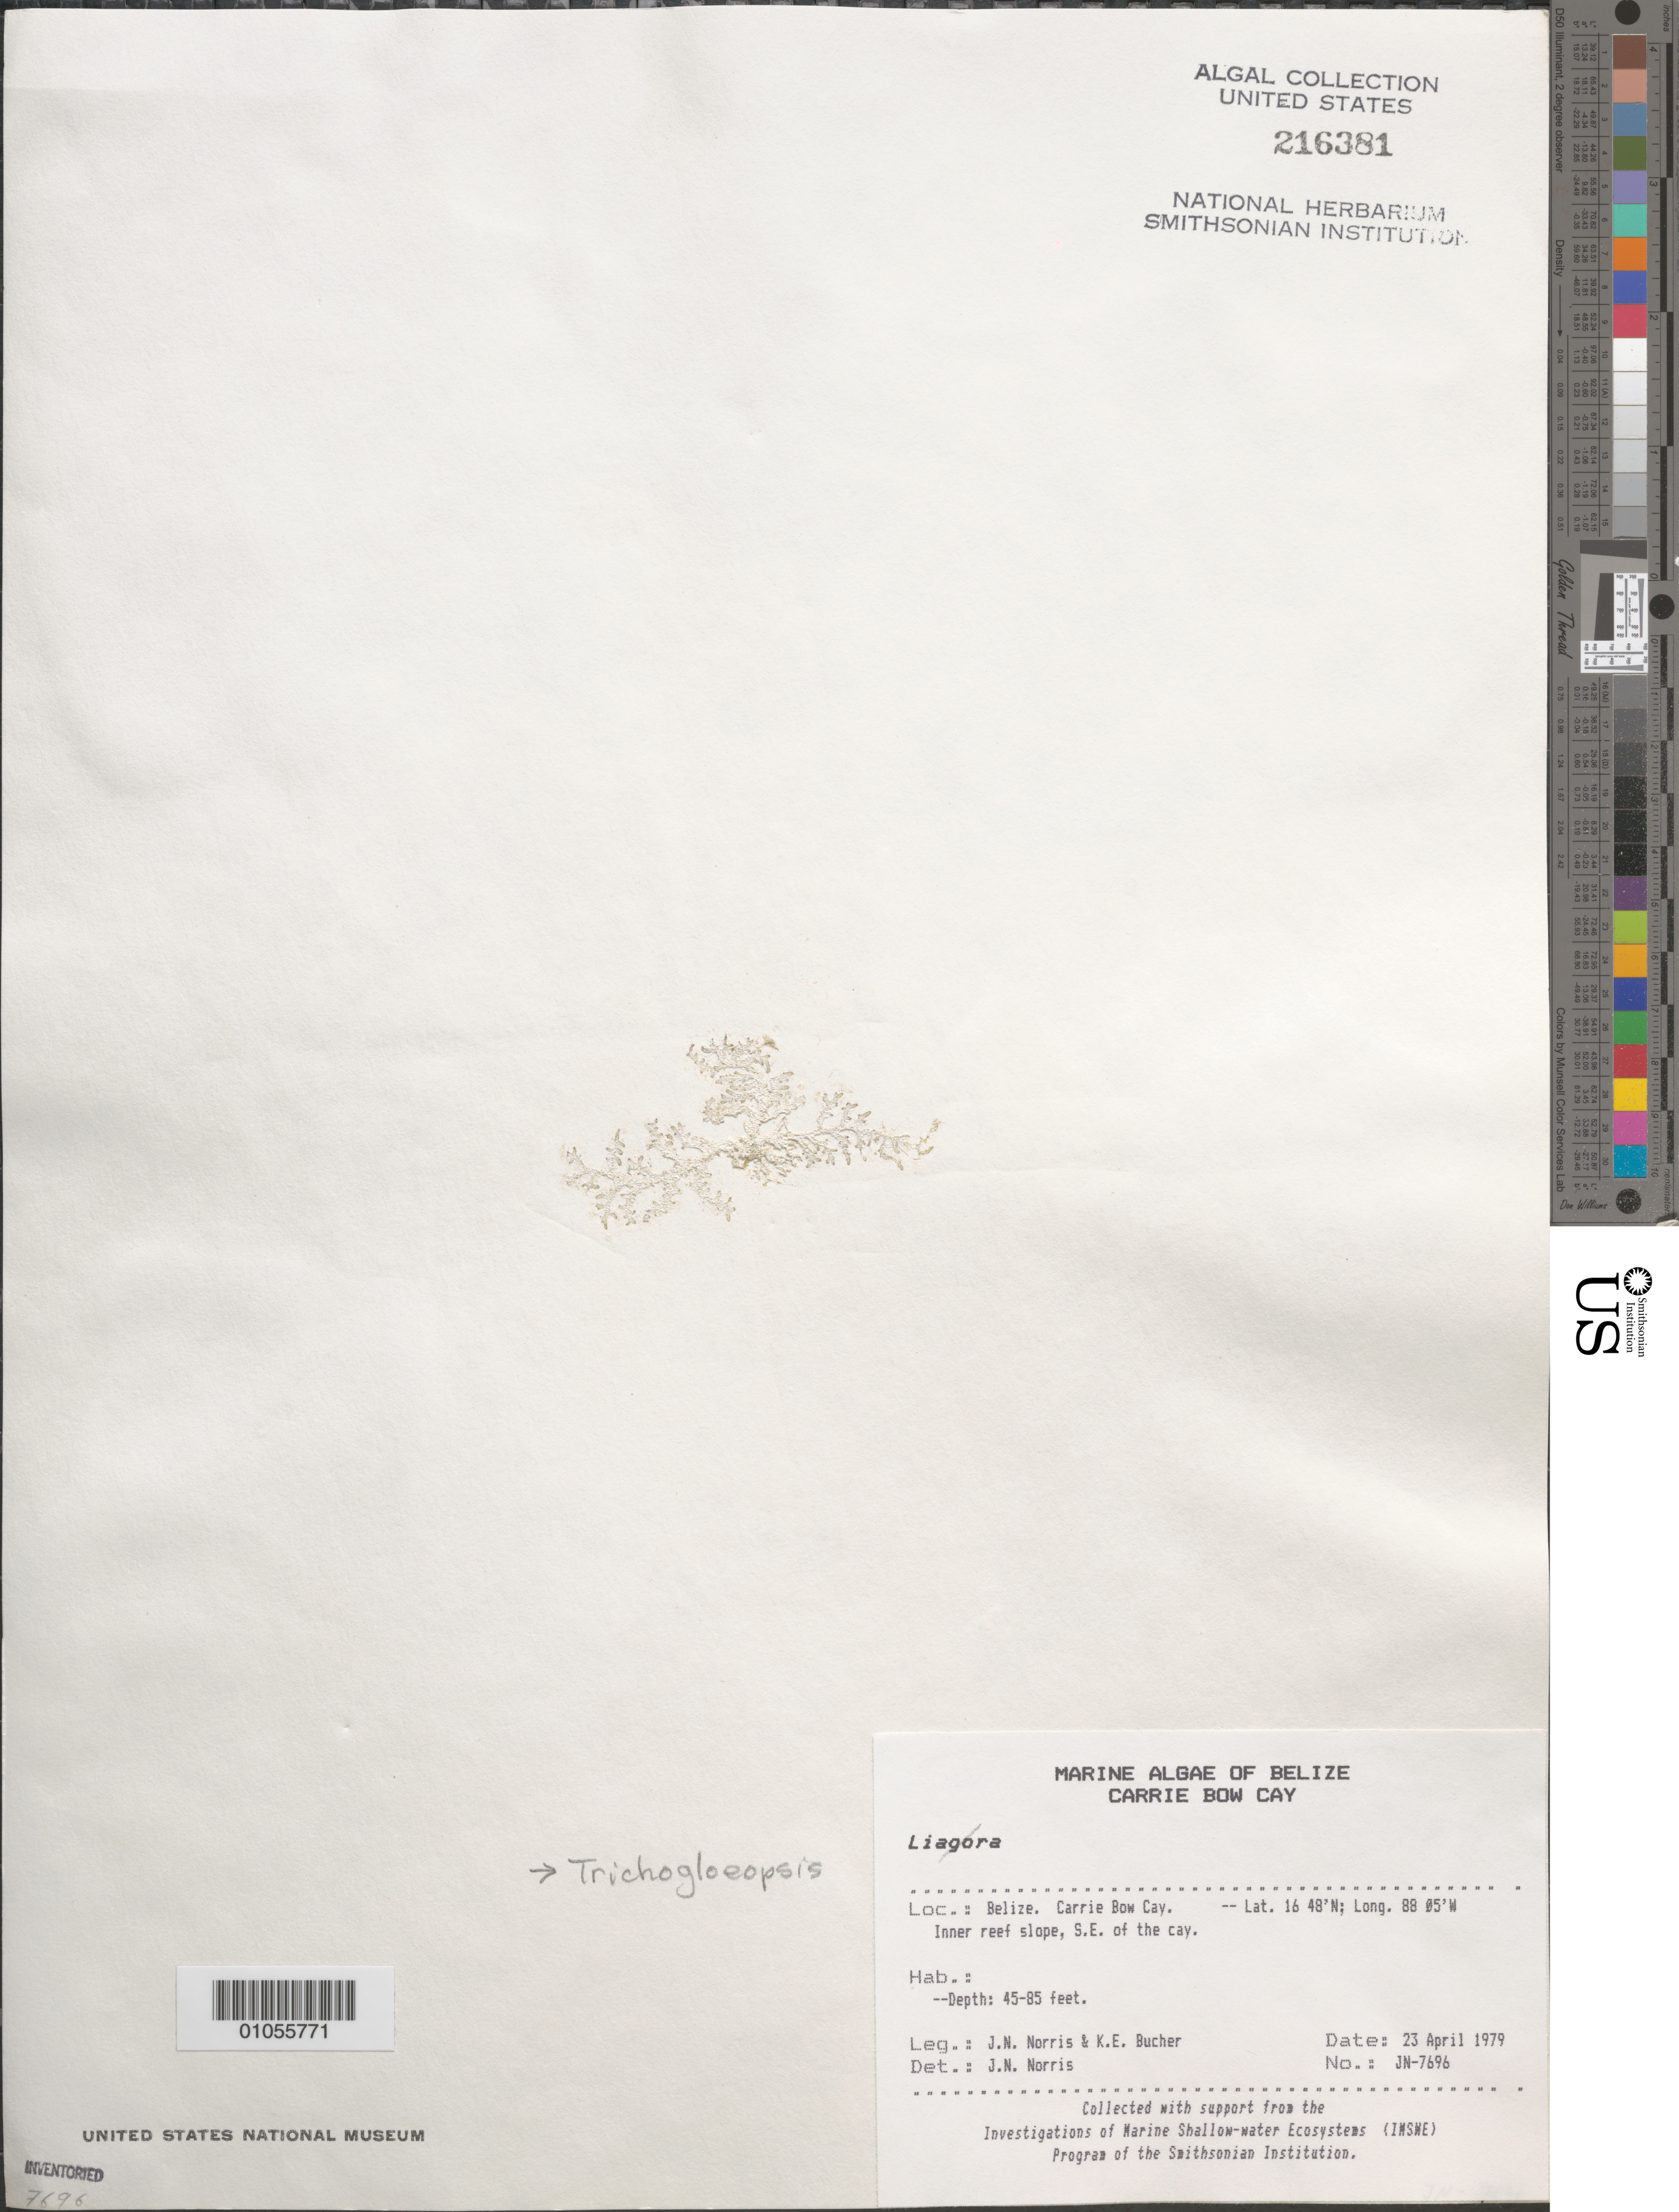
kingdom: Plantae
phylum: Rhodophyta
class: Florideophyceae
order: Nemaliales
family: Liagoraceae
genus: Trichogloeopsis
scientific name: Trichogloeopsis sp.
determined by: Norris, James N.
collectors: J. N. Norris & K. E. Bucher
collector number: JN-7696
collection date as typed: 23 Apr 1979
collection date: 1979-04-23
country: Belize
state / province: Stann Creek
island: Carrie Bow Cay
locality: Southeast of Carrie Bow Cay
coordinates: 16 48'N, 88 05'W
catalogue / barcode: US 216381